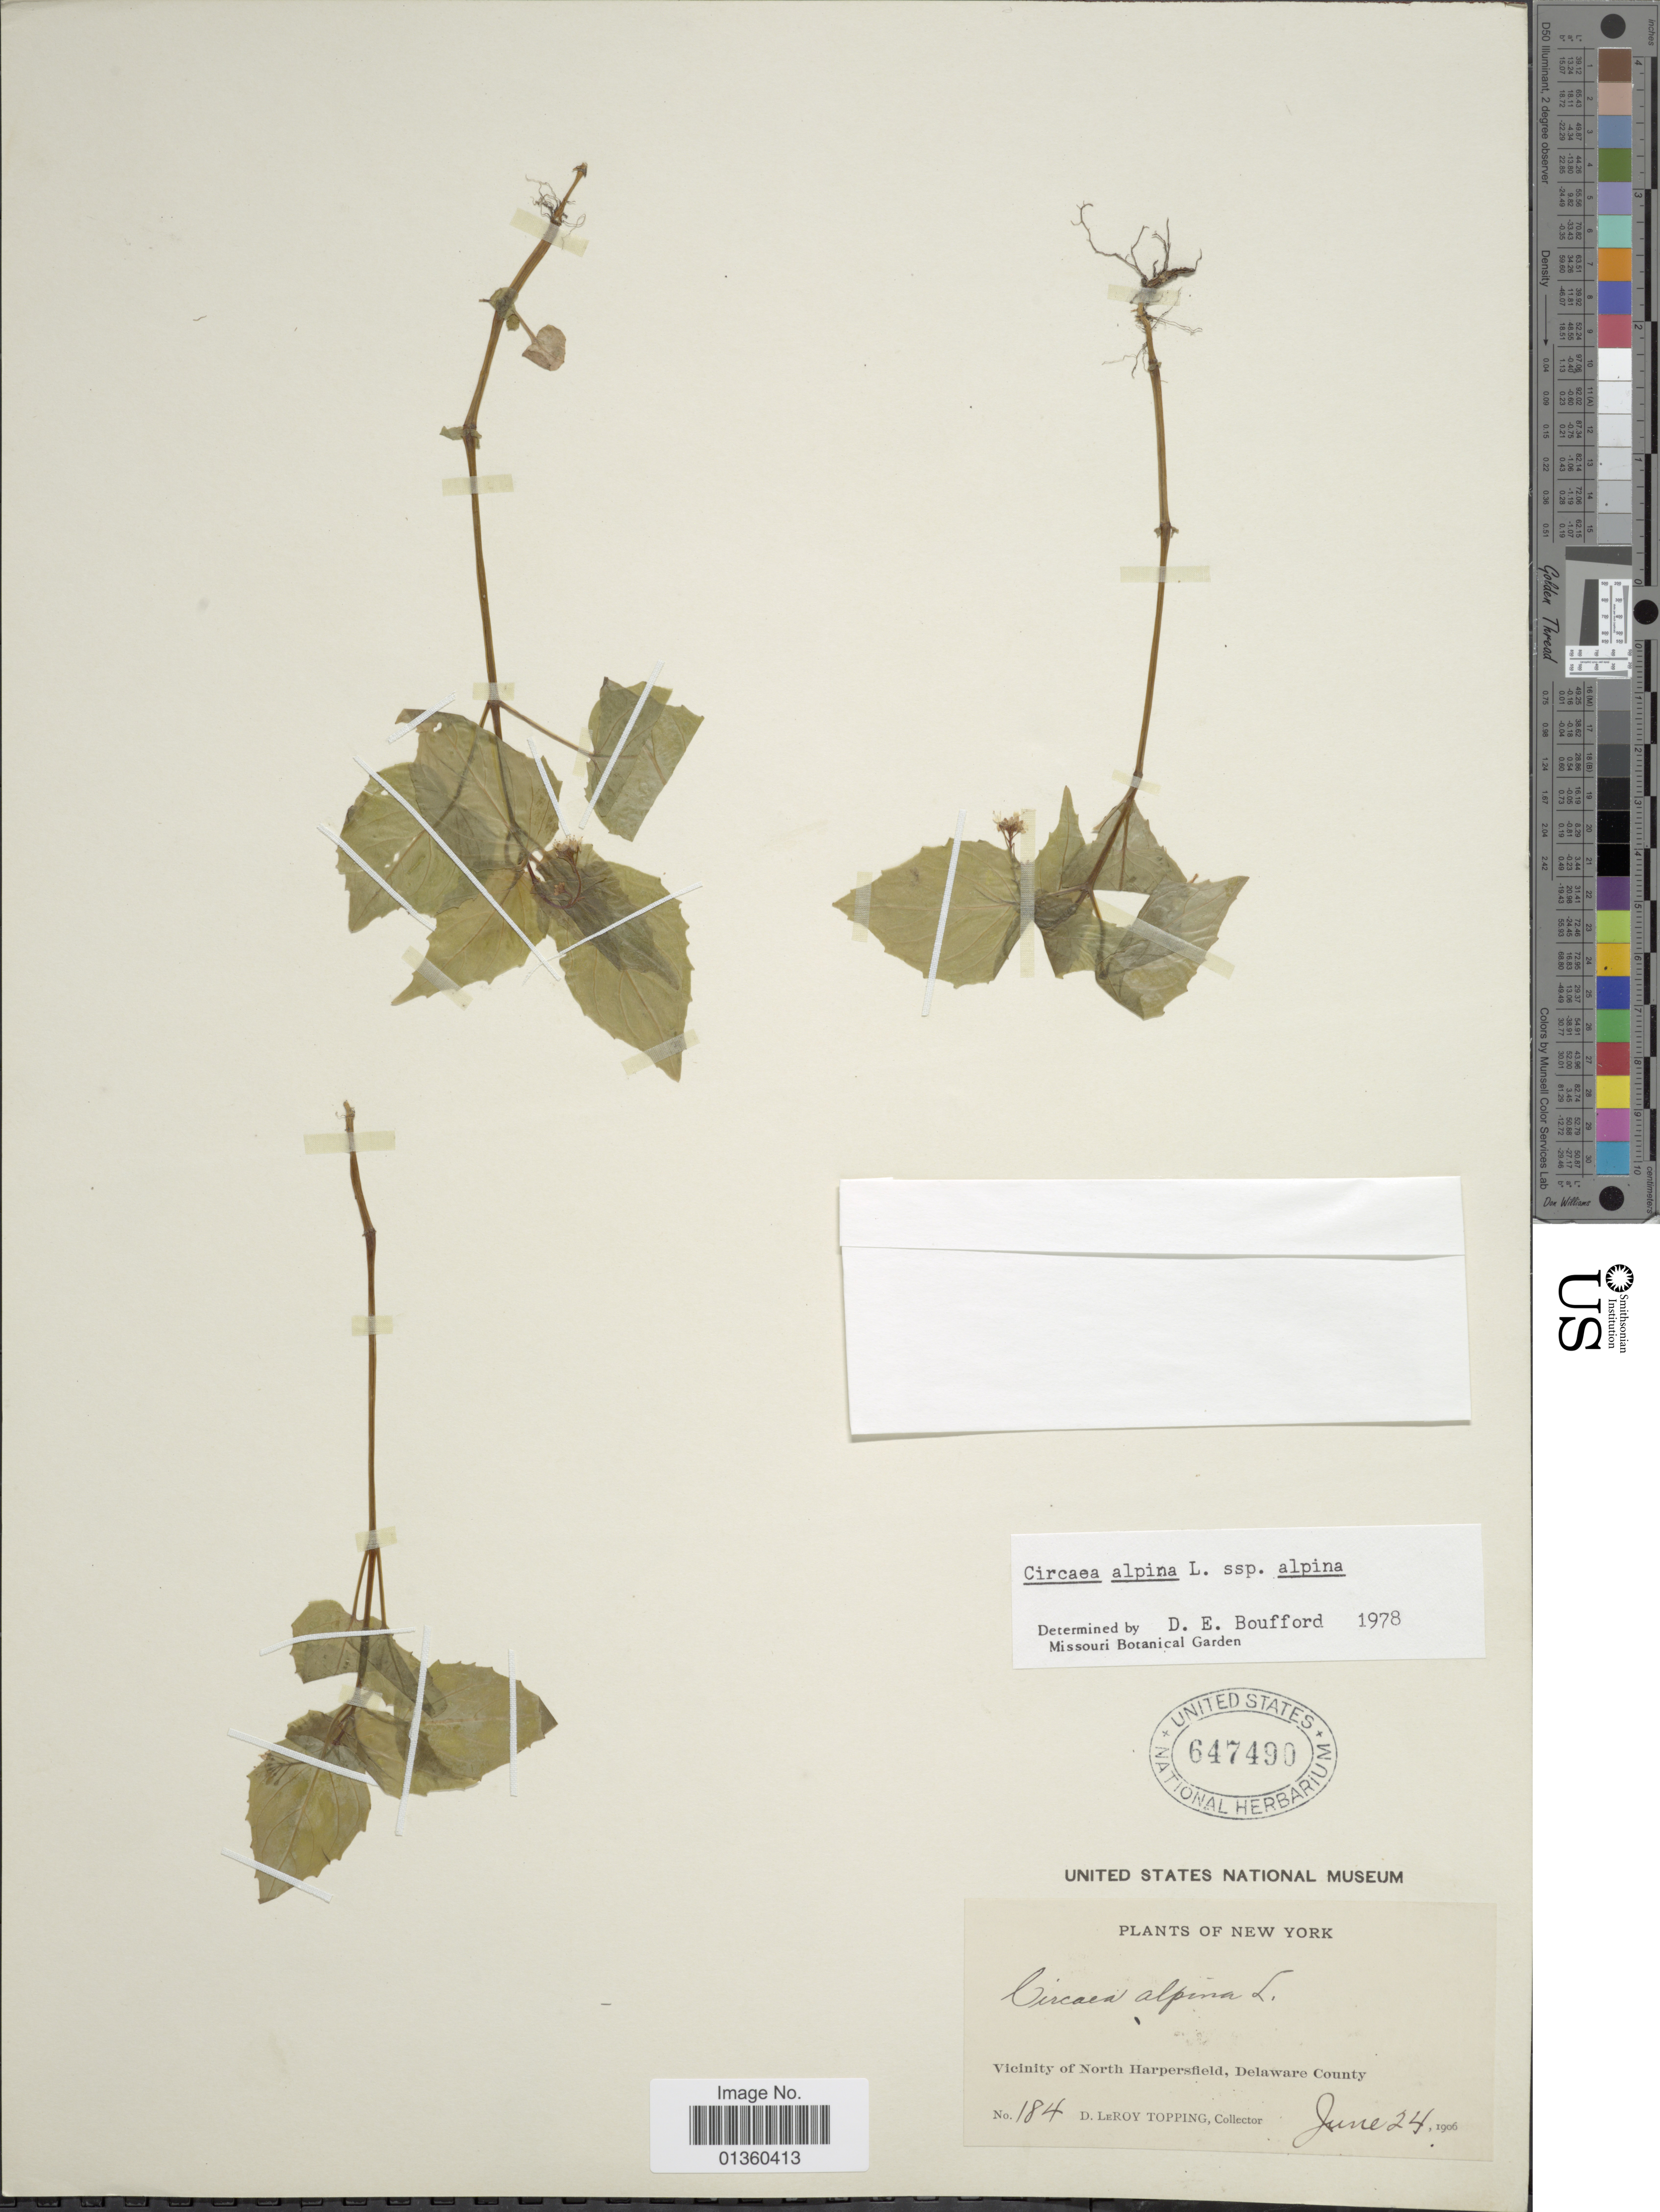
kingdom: Plantae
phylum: Tracheophyta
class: Magnoliopsida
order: Myrtales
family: Onagraceae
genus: Circaea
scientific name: Circaea alpina subsp. alpina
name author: L.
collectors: D. L. Topping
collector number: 184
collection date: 1906-06-24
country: United States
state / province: New York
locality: Vicinity of North Harpersfield, between Delaware County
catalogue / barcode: US 647490